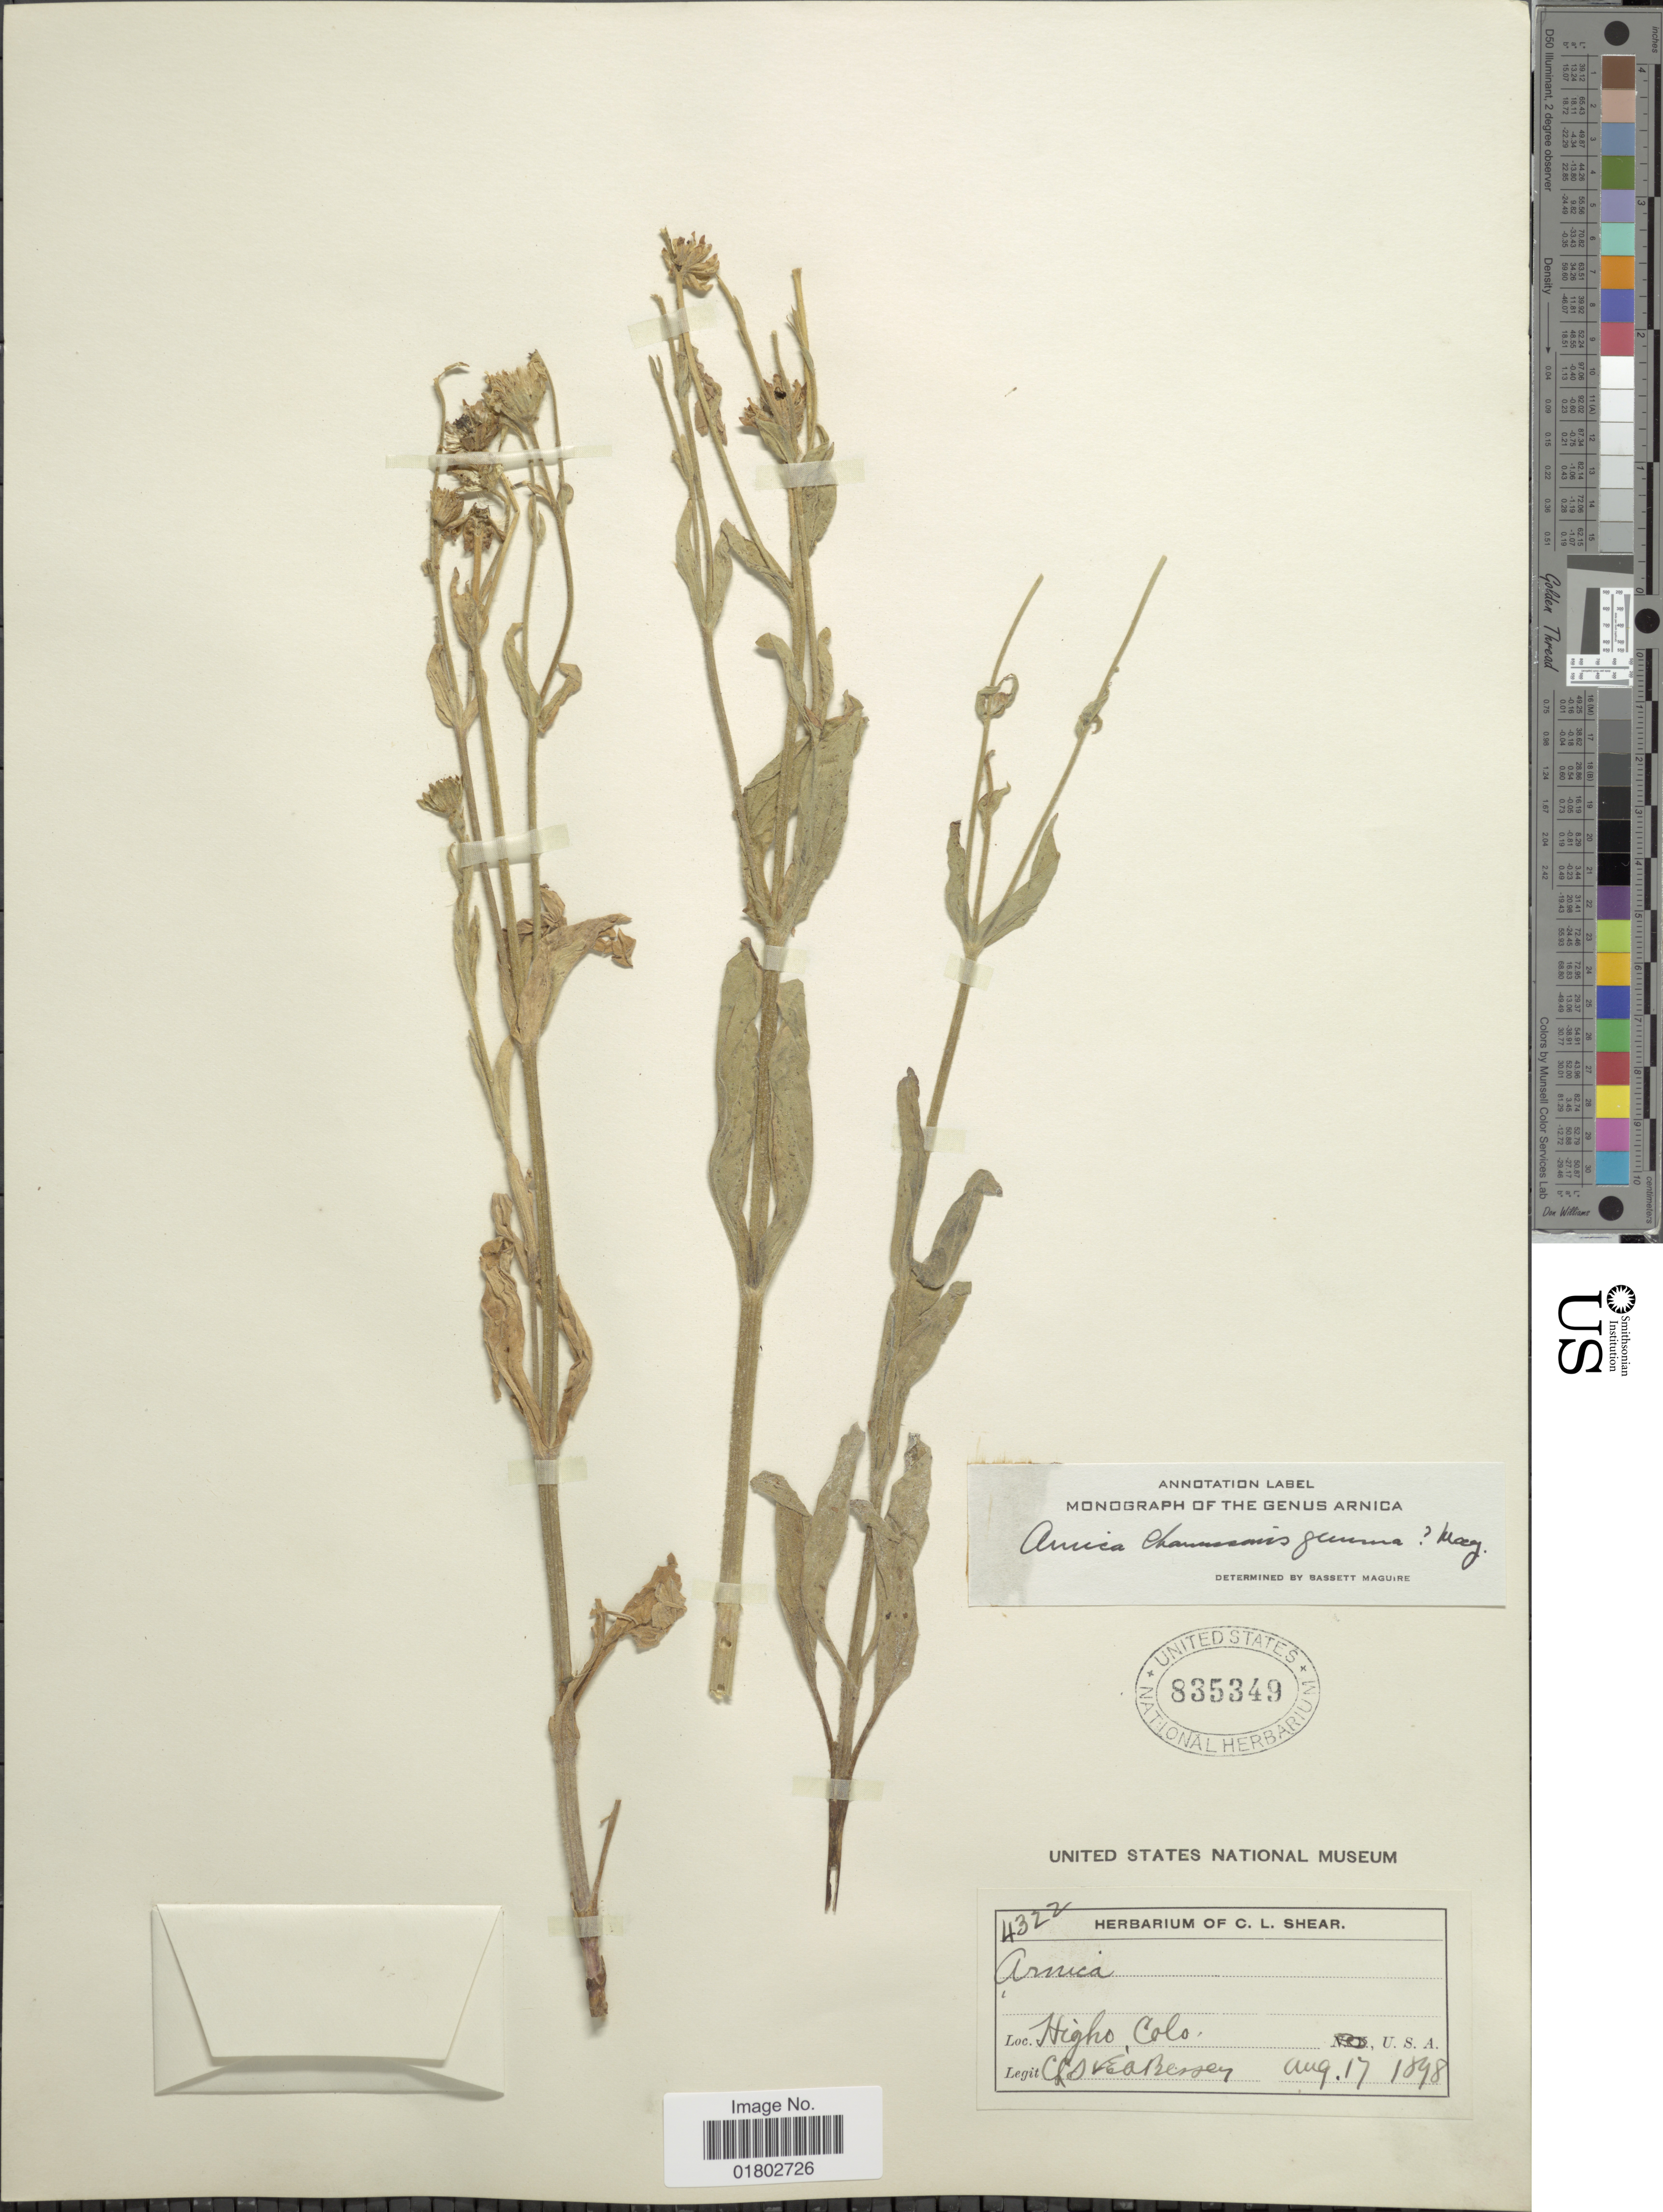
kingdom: Plantae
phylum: Tracheophyta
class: Magnoliopsida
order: Asterales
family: Asteraceae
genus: Arnica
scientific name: Arnica chamissonis subsp. genuina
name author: Maguire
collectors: C. L. Shear & E. A. Bessey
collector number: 4322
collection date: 1898-08-17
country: United States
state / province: Colorado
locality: Higho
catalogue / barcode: US 835349